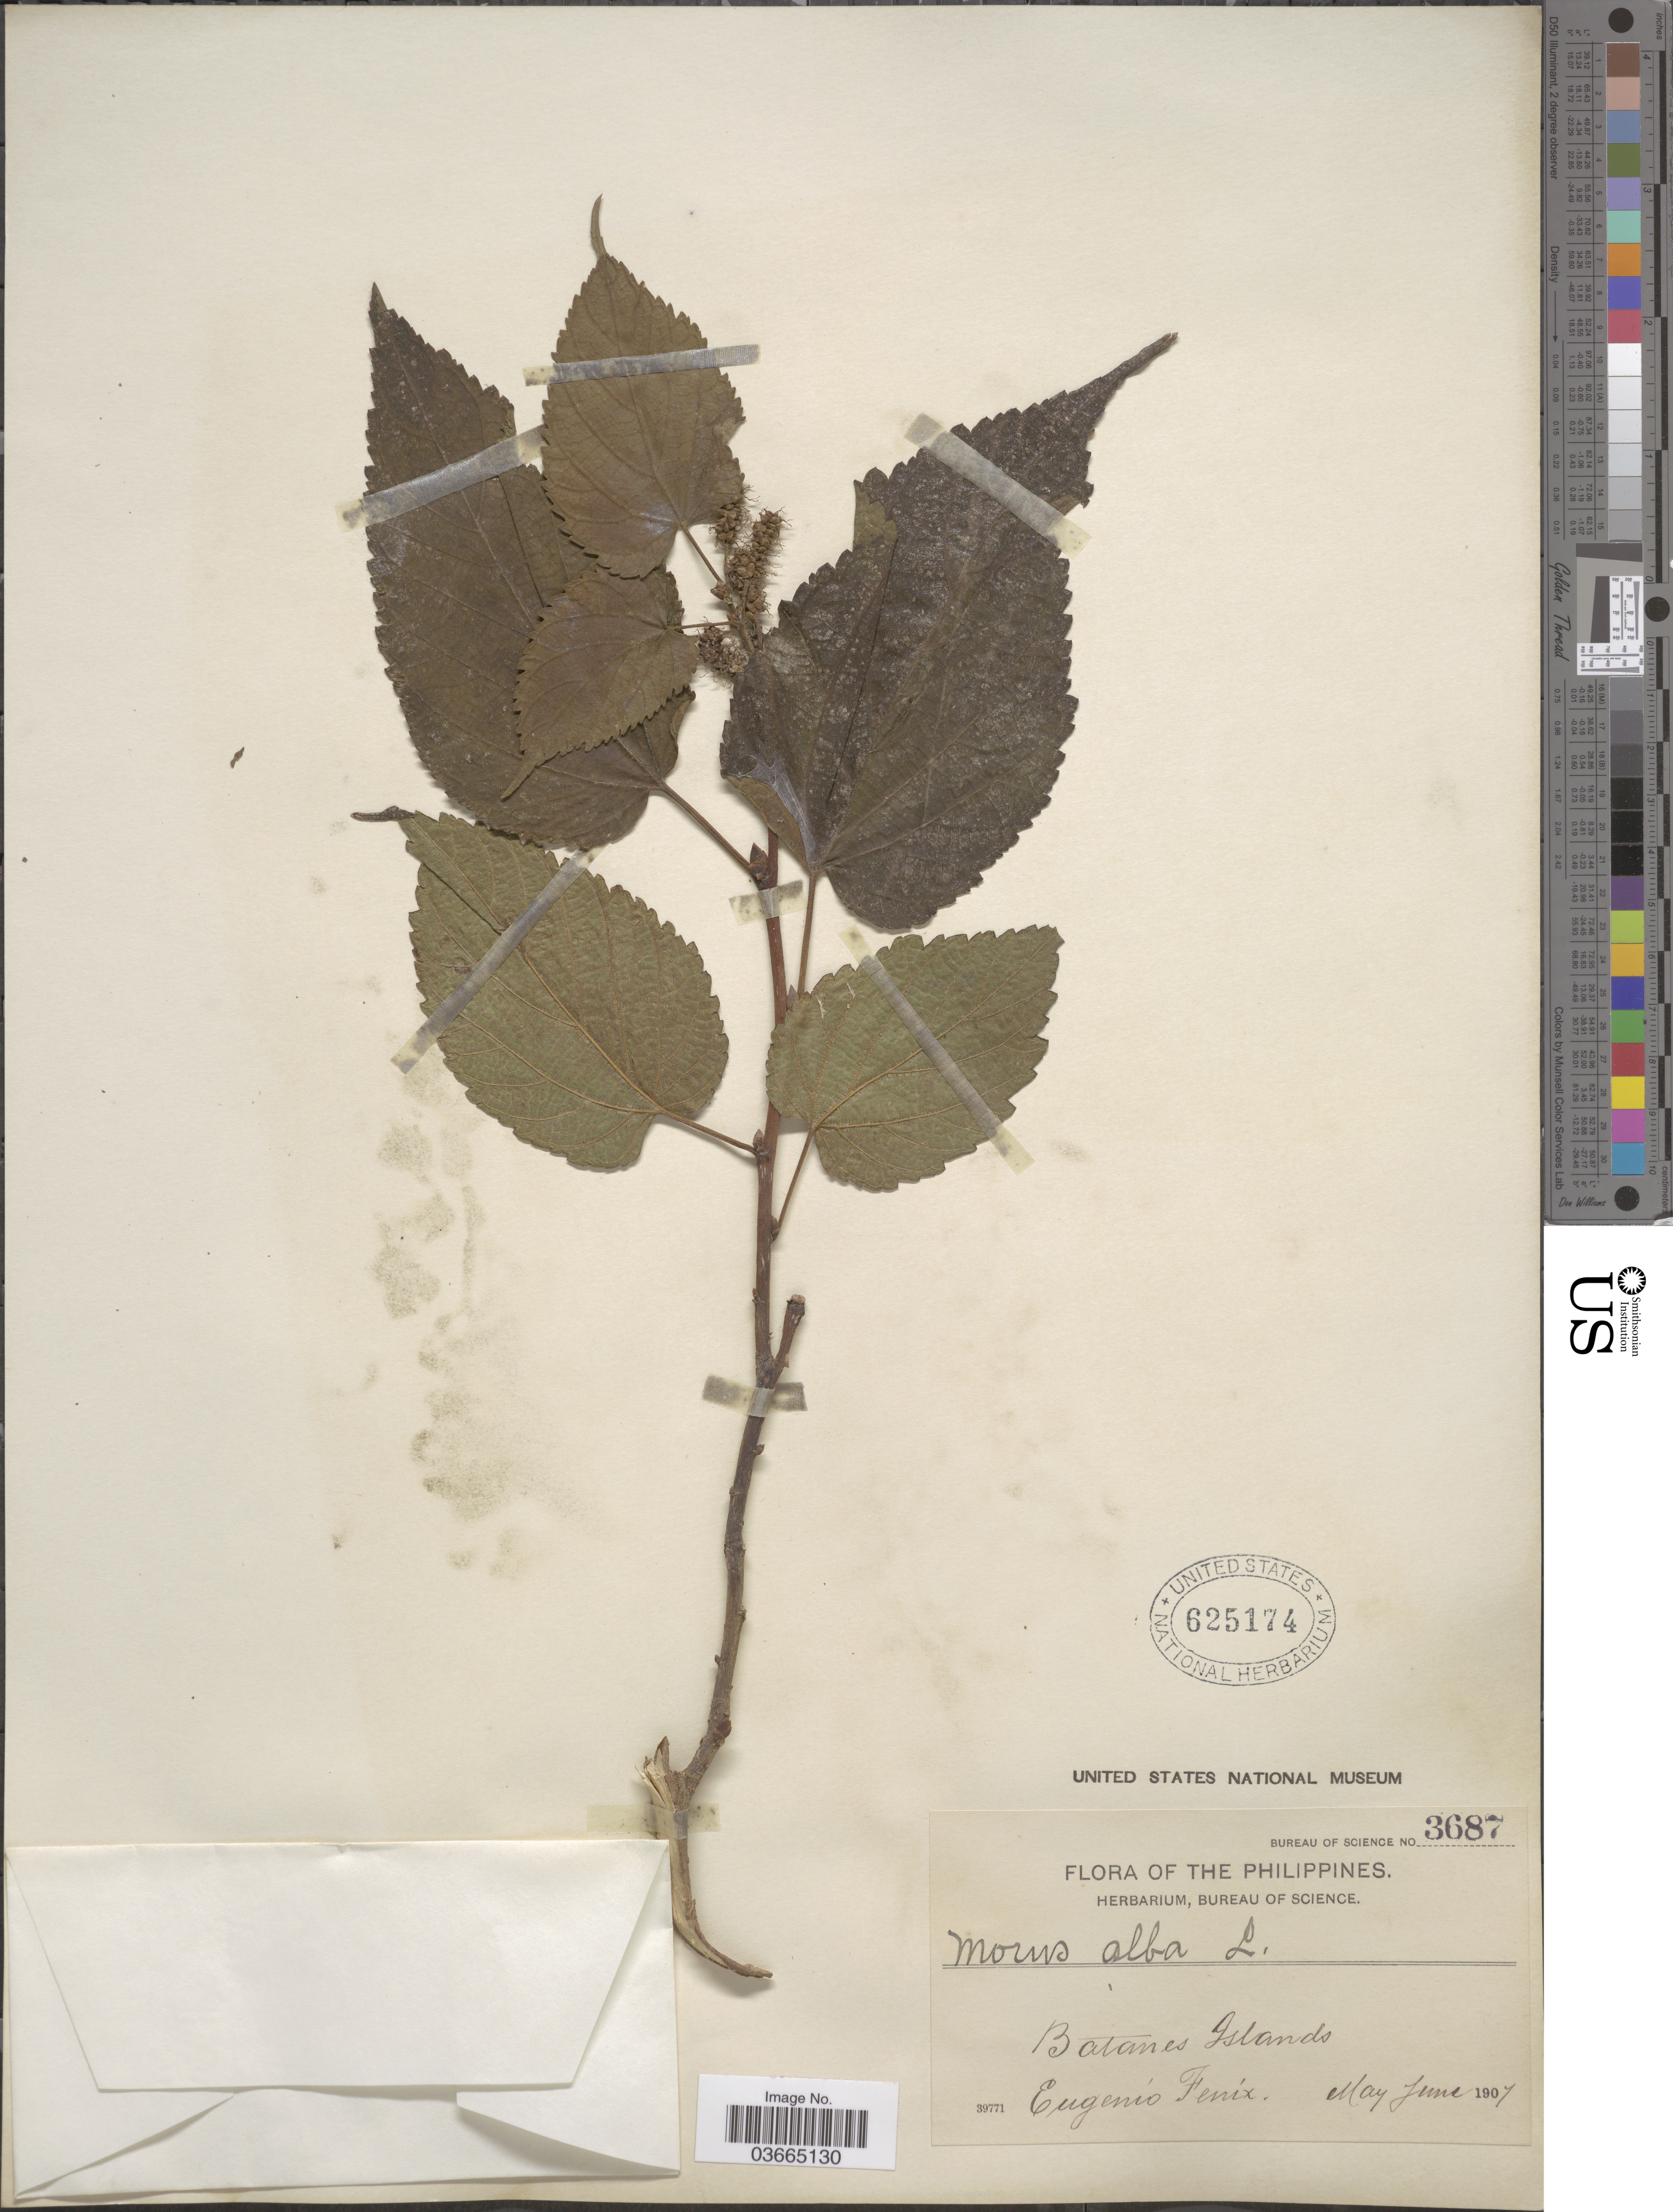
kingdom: Plantae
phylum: Tracheophyta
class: Magnoliopsida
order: Rosales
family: Moraceae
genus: Morus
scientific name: Morus alba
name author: L.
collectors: E. Fénix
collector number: Bureau of Science 3687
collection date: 1907-05/1907-06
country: Philippines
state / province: Cagayan Valley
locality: The Philippines. Batanes Islands.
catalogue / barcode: US 625174